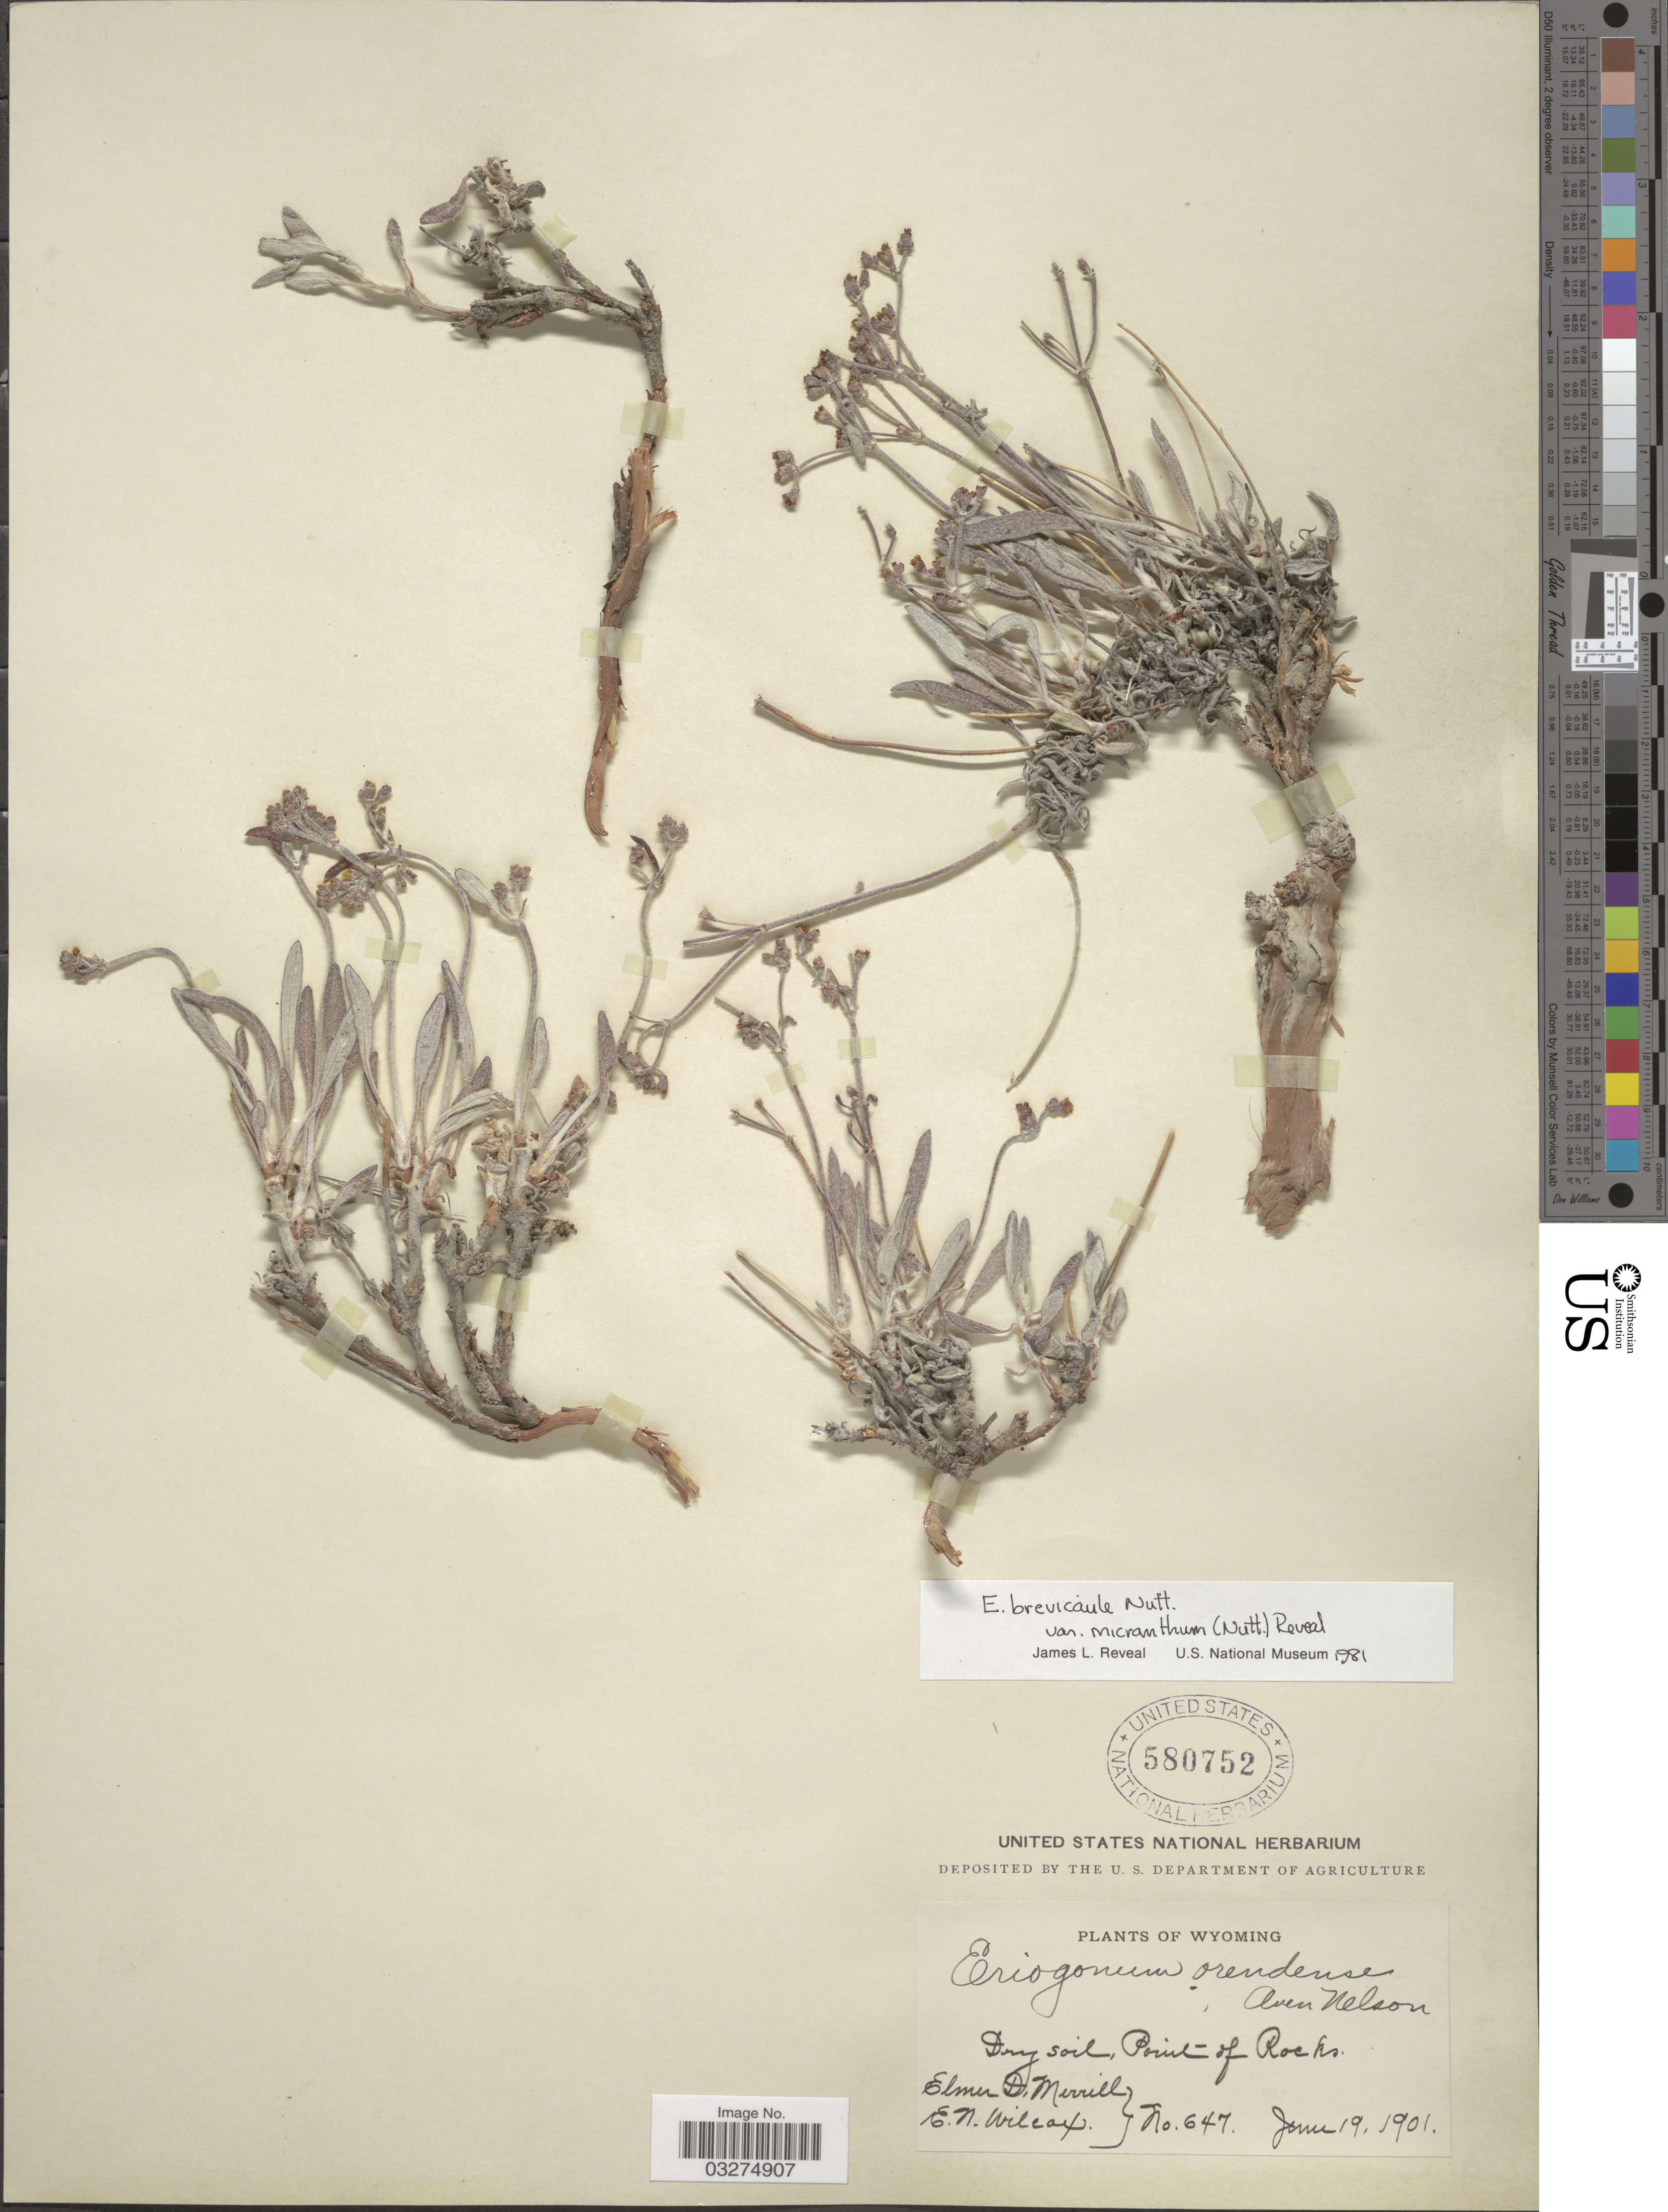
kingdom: Plantae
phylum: Tracheophyta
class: Magnoliopsida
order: Caryophyllales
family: Polygonaceae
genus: Eriogonum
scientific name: Eriogonum brevicaule var. micranthum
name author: (Nutt.) Reveal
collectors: E. D. Merrill & E. Wilcox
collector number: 647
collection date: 1901-06-19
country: United States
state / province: Wyoming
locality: Point of Rocks.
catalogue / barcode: US 580752